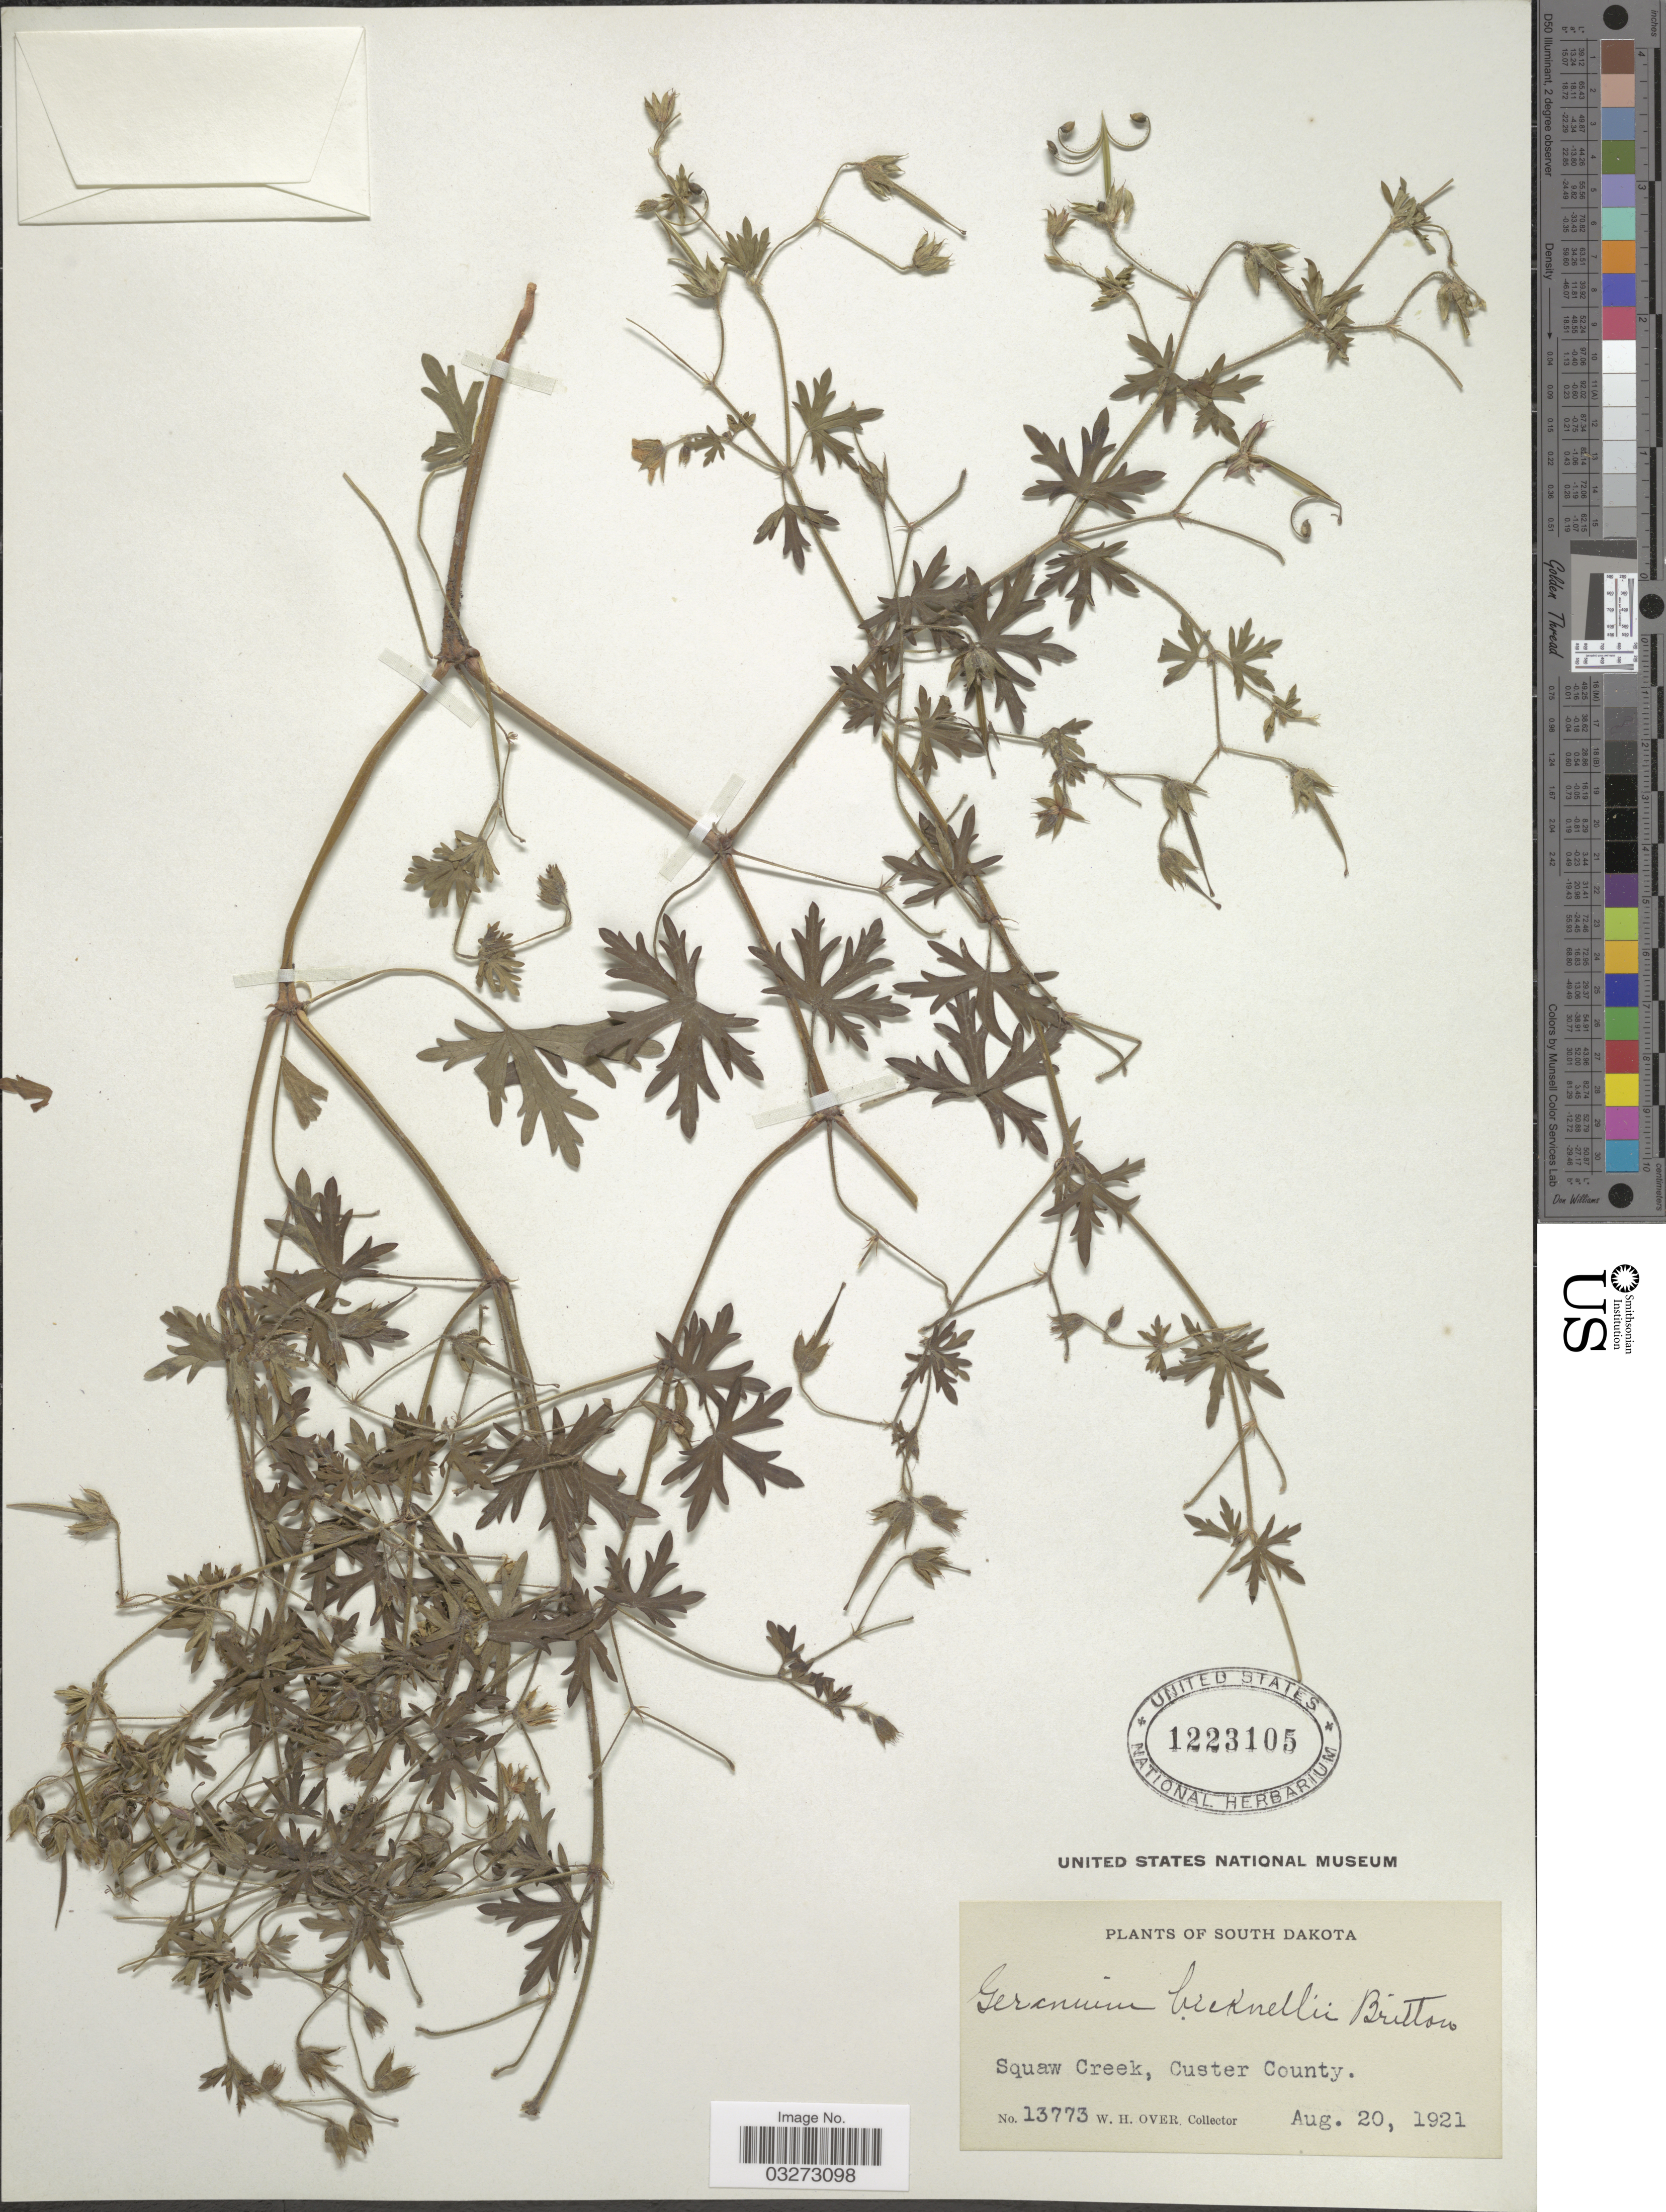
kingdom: Plantae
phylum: Tracheophyta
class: Magnoliopsida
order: Geraniales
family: Geraniaceae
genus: Geranium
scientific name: Geranium bicknellii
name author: Britton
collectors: W. Over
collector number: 13773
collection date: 1921-08-20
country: United States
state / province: South Dakota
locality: Squaw Creek, Custer County.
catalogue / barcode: US 1223105